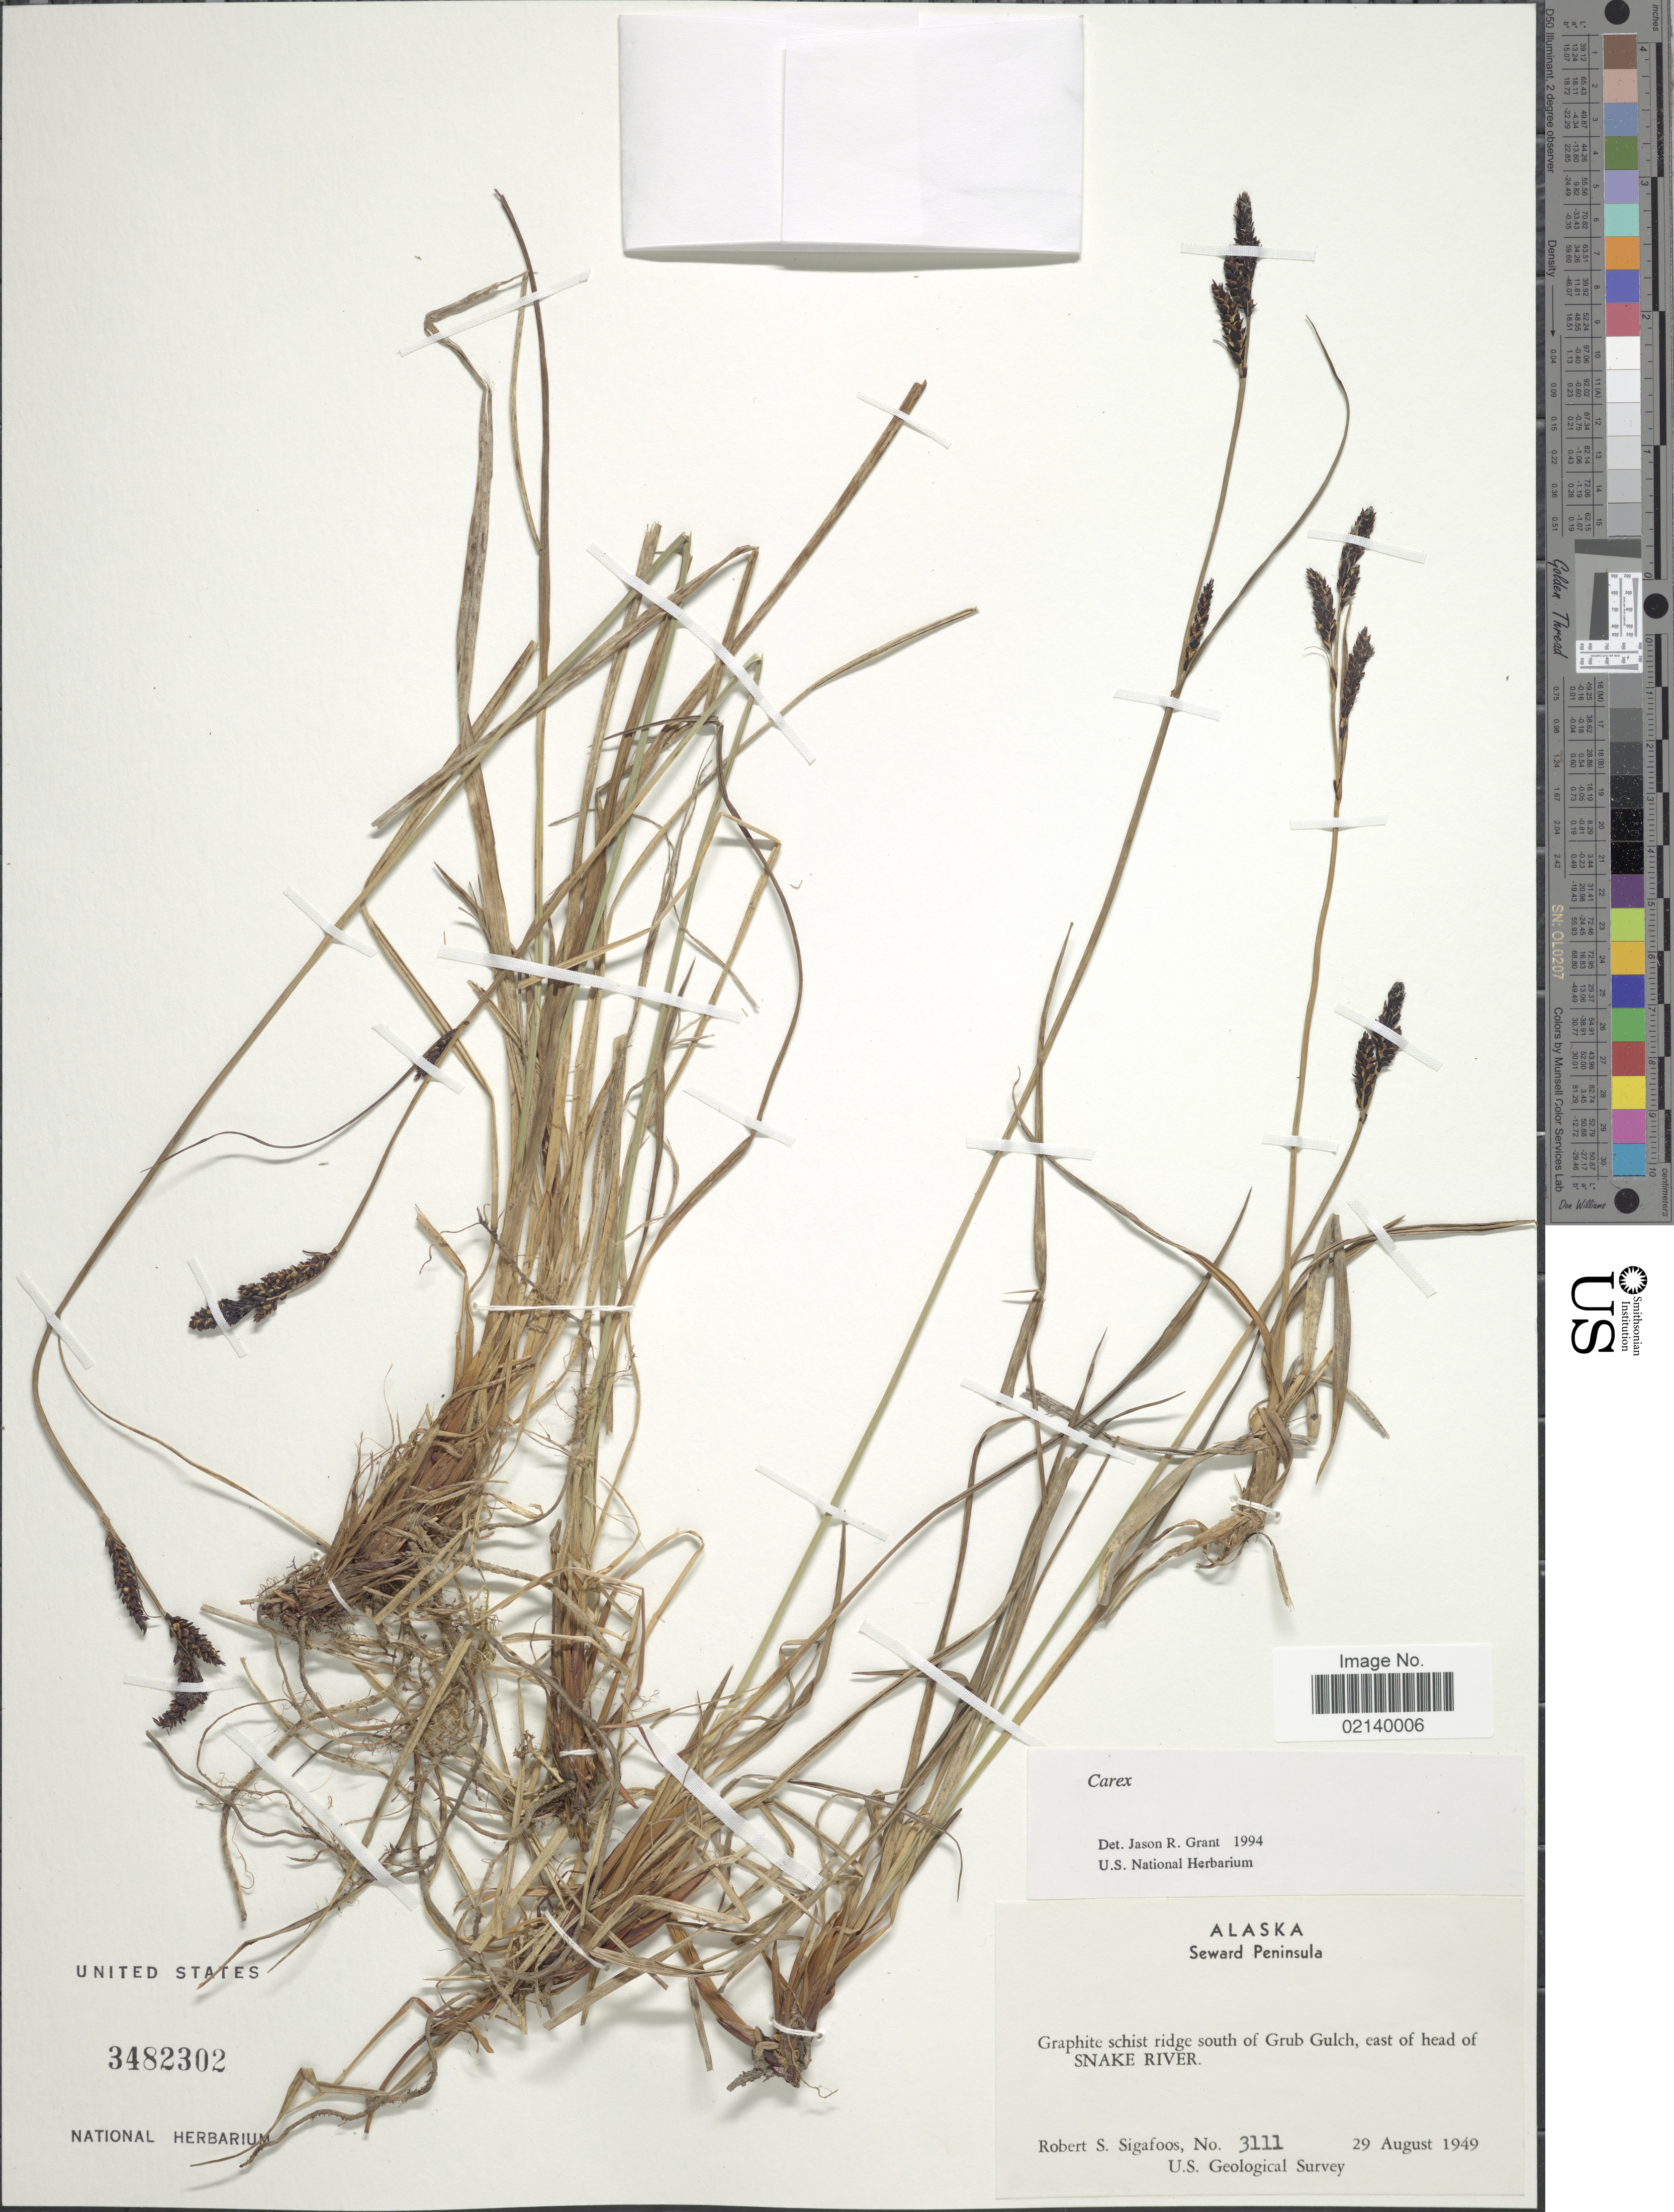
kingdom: Plantae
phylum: Tracheophyta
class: Liliopsida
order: Poales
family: Cyperaceae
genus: Carex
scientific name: Carex sp.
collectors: R. Sigafoos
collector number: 3111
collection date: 1949-08-29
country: United States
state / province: Alaska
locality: Seward Peninsula, Graphite schist ridge south of Grub Gulch, east of head of Snake River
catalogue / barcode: US 3482302